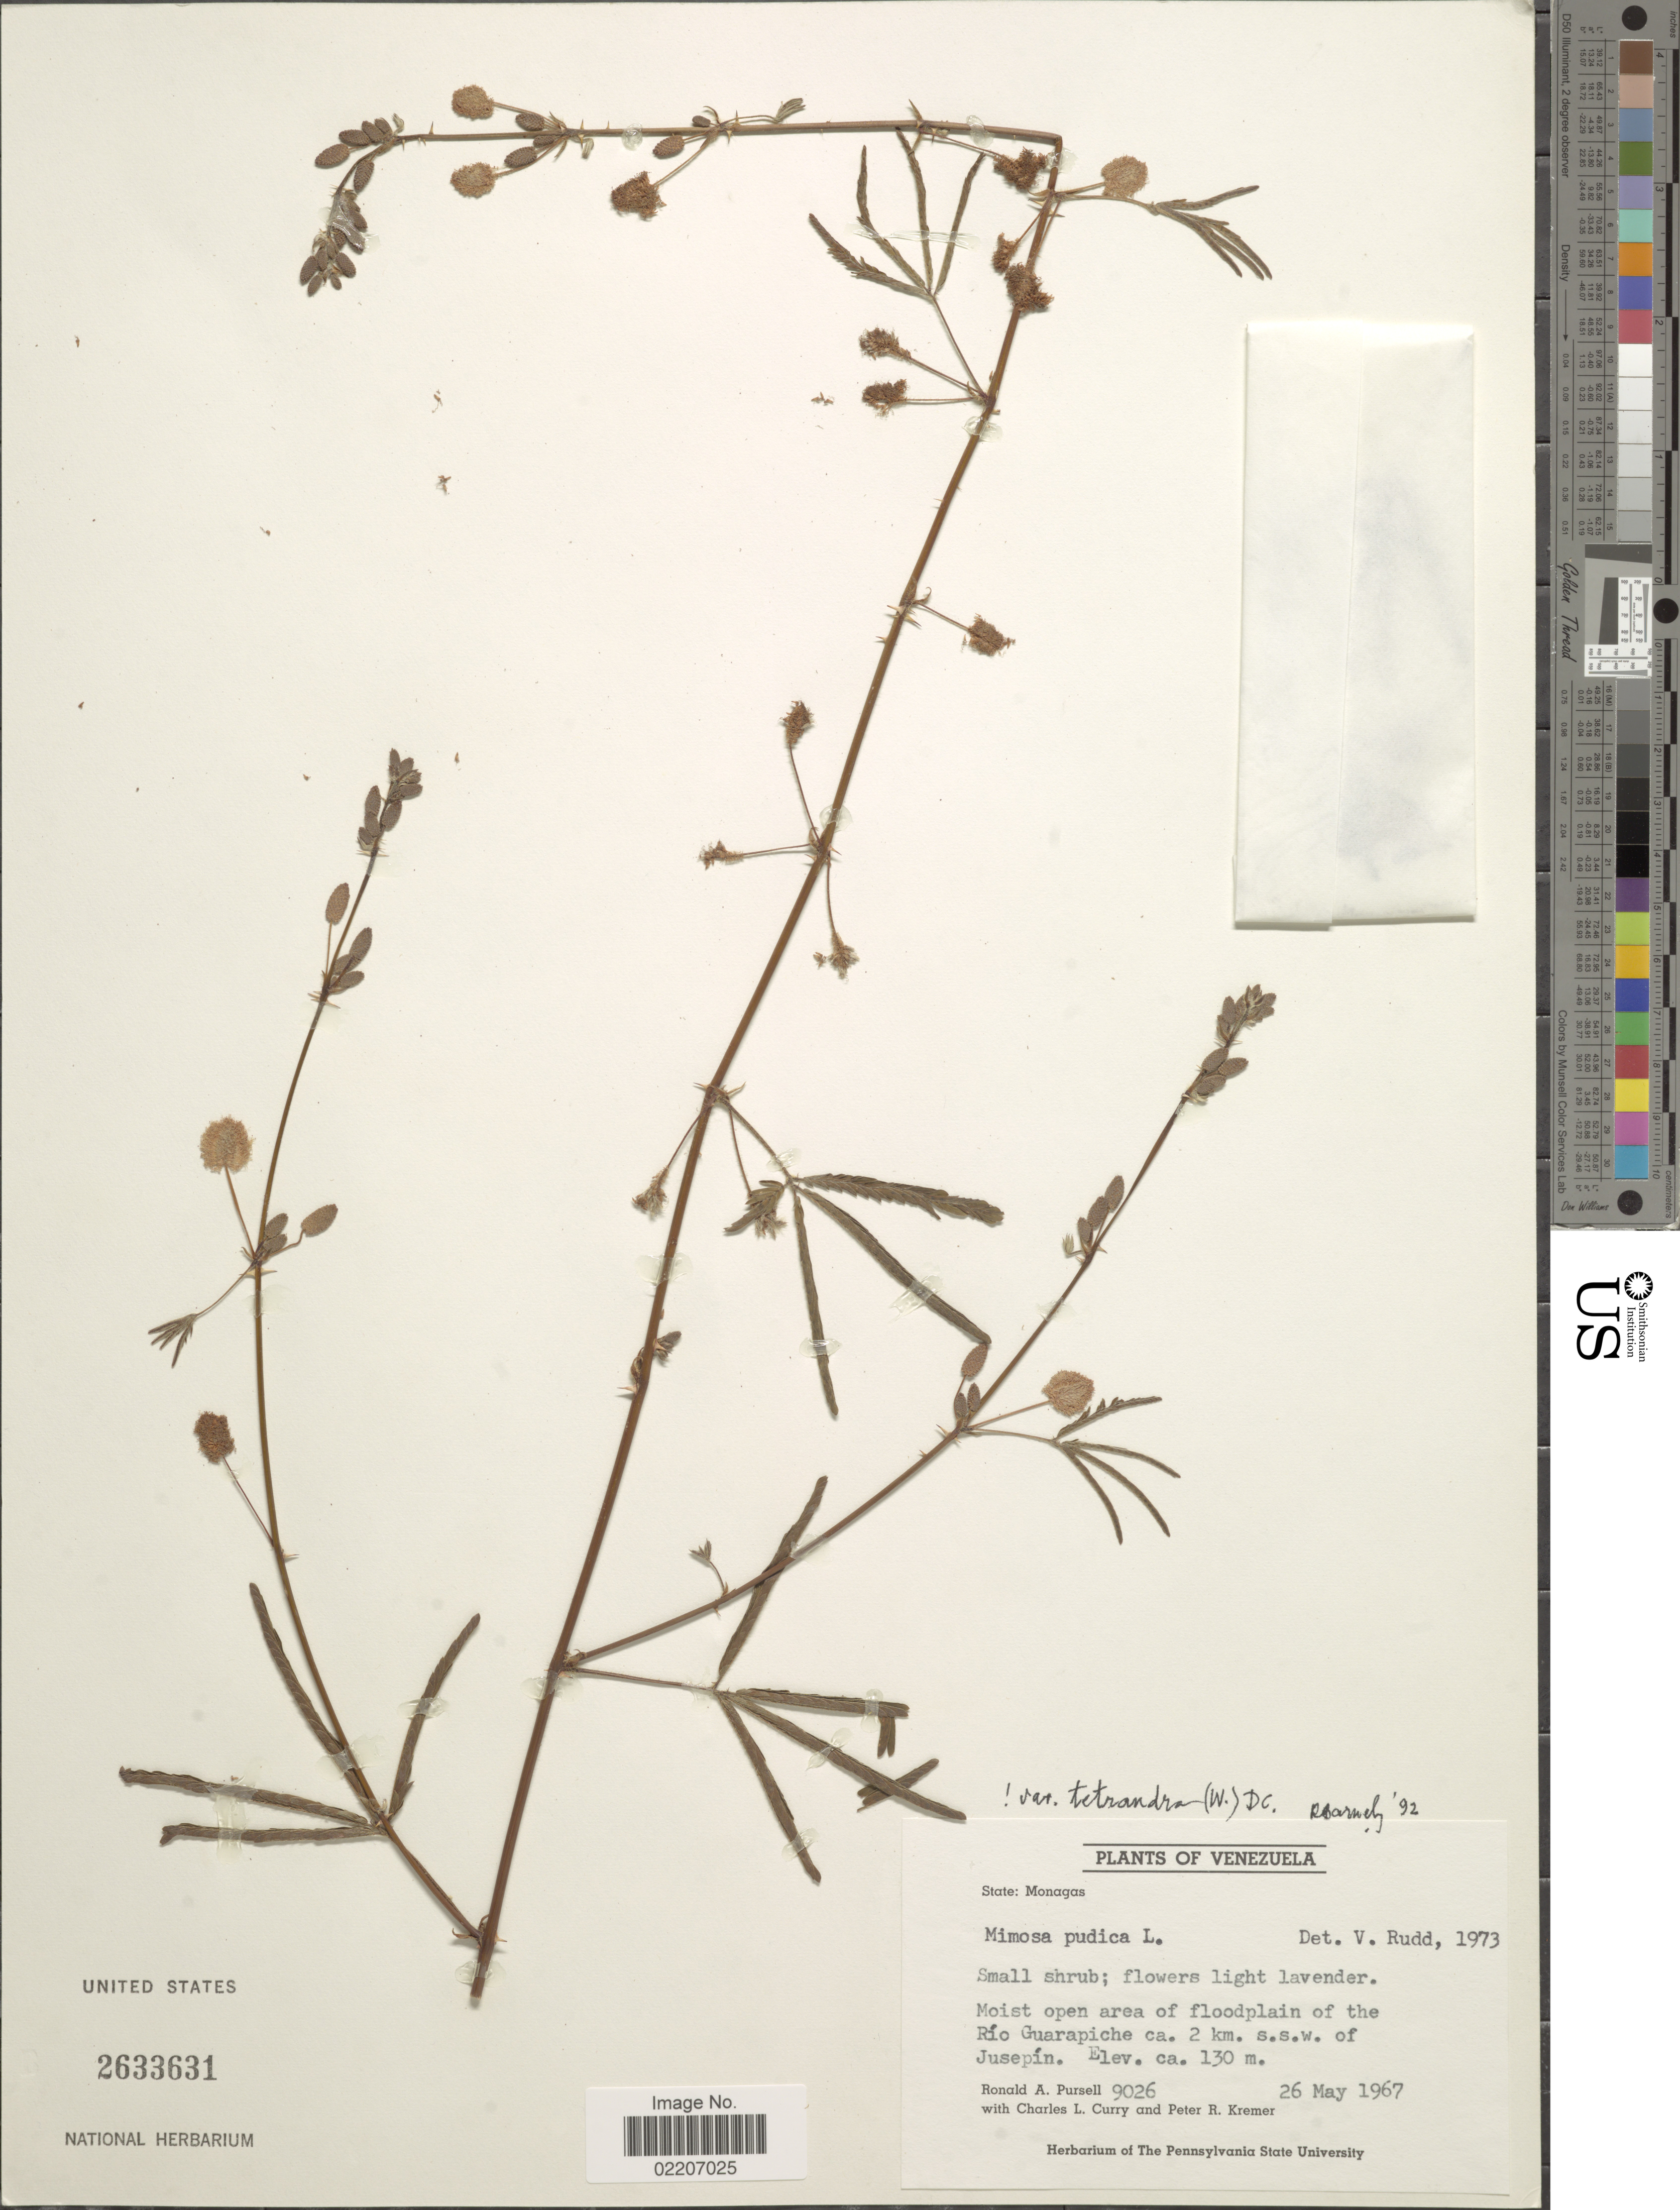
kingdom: Plantae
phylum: Tracheophyta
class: Magnoliopsida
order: Fabales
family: Fabaceae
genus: Mimosa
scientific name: Mimosa pudica var. tetrandra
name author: L.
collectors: R. A. Pursell, C. L. Curry & P. Kremer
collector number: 9026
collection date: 1967-05-26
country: Venezuela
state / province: Monagas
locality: Floodplain of the Rio Guarapiche ca 2 km s.s.w. of Jusepin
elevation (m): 130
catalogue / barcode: US 2633631